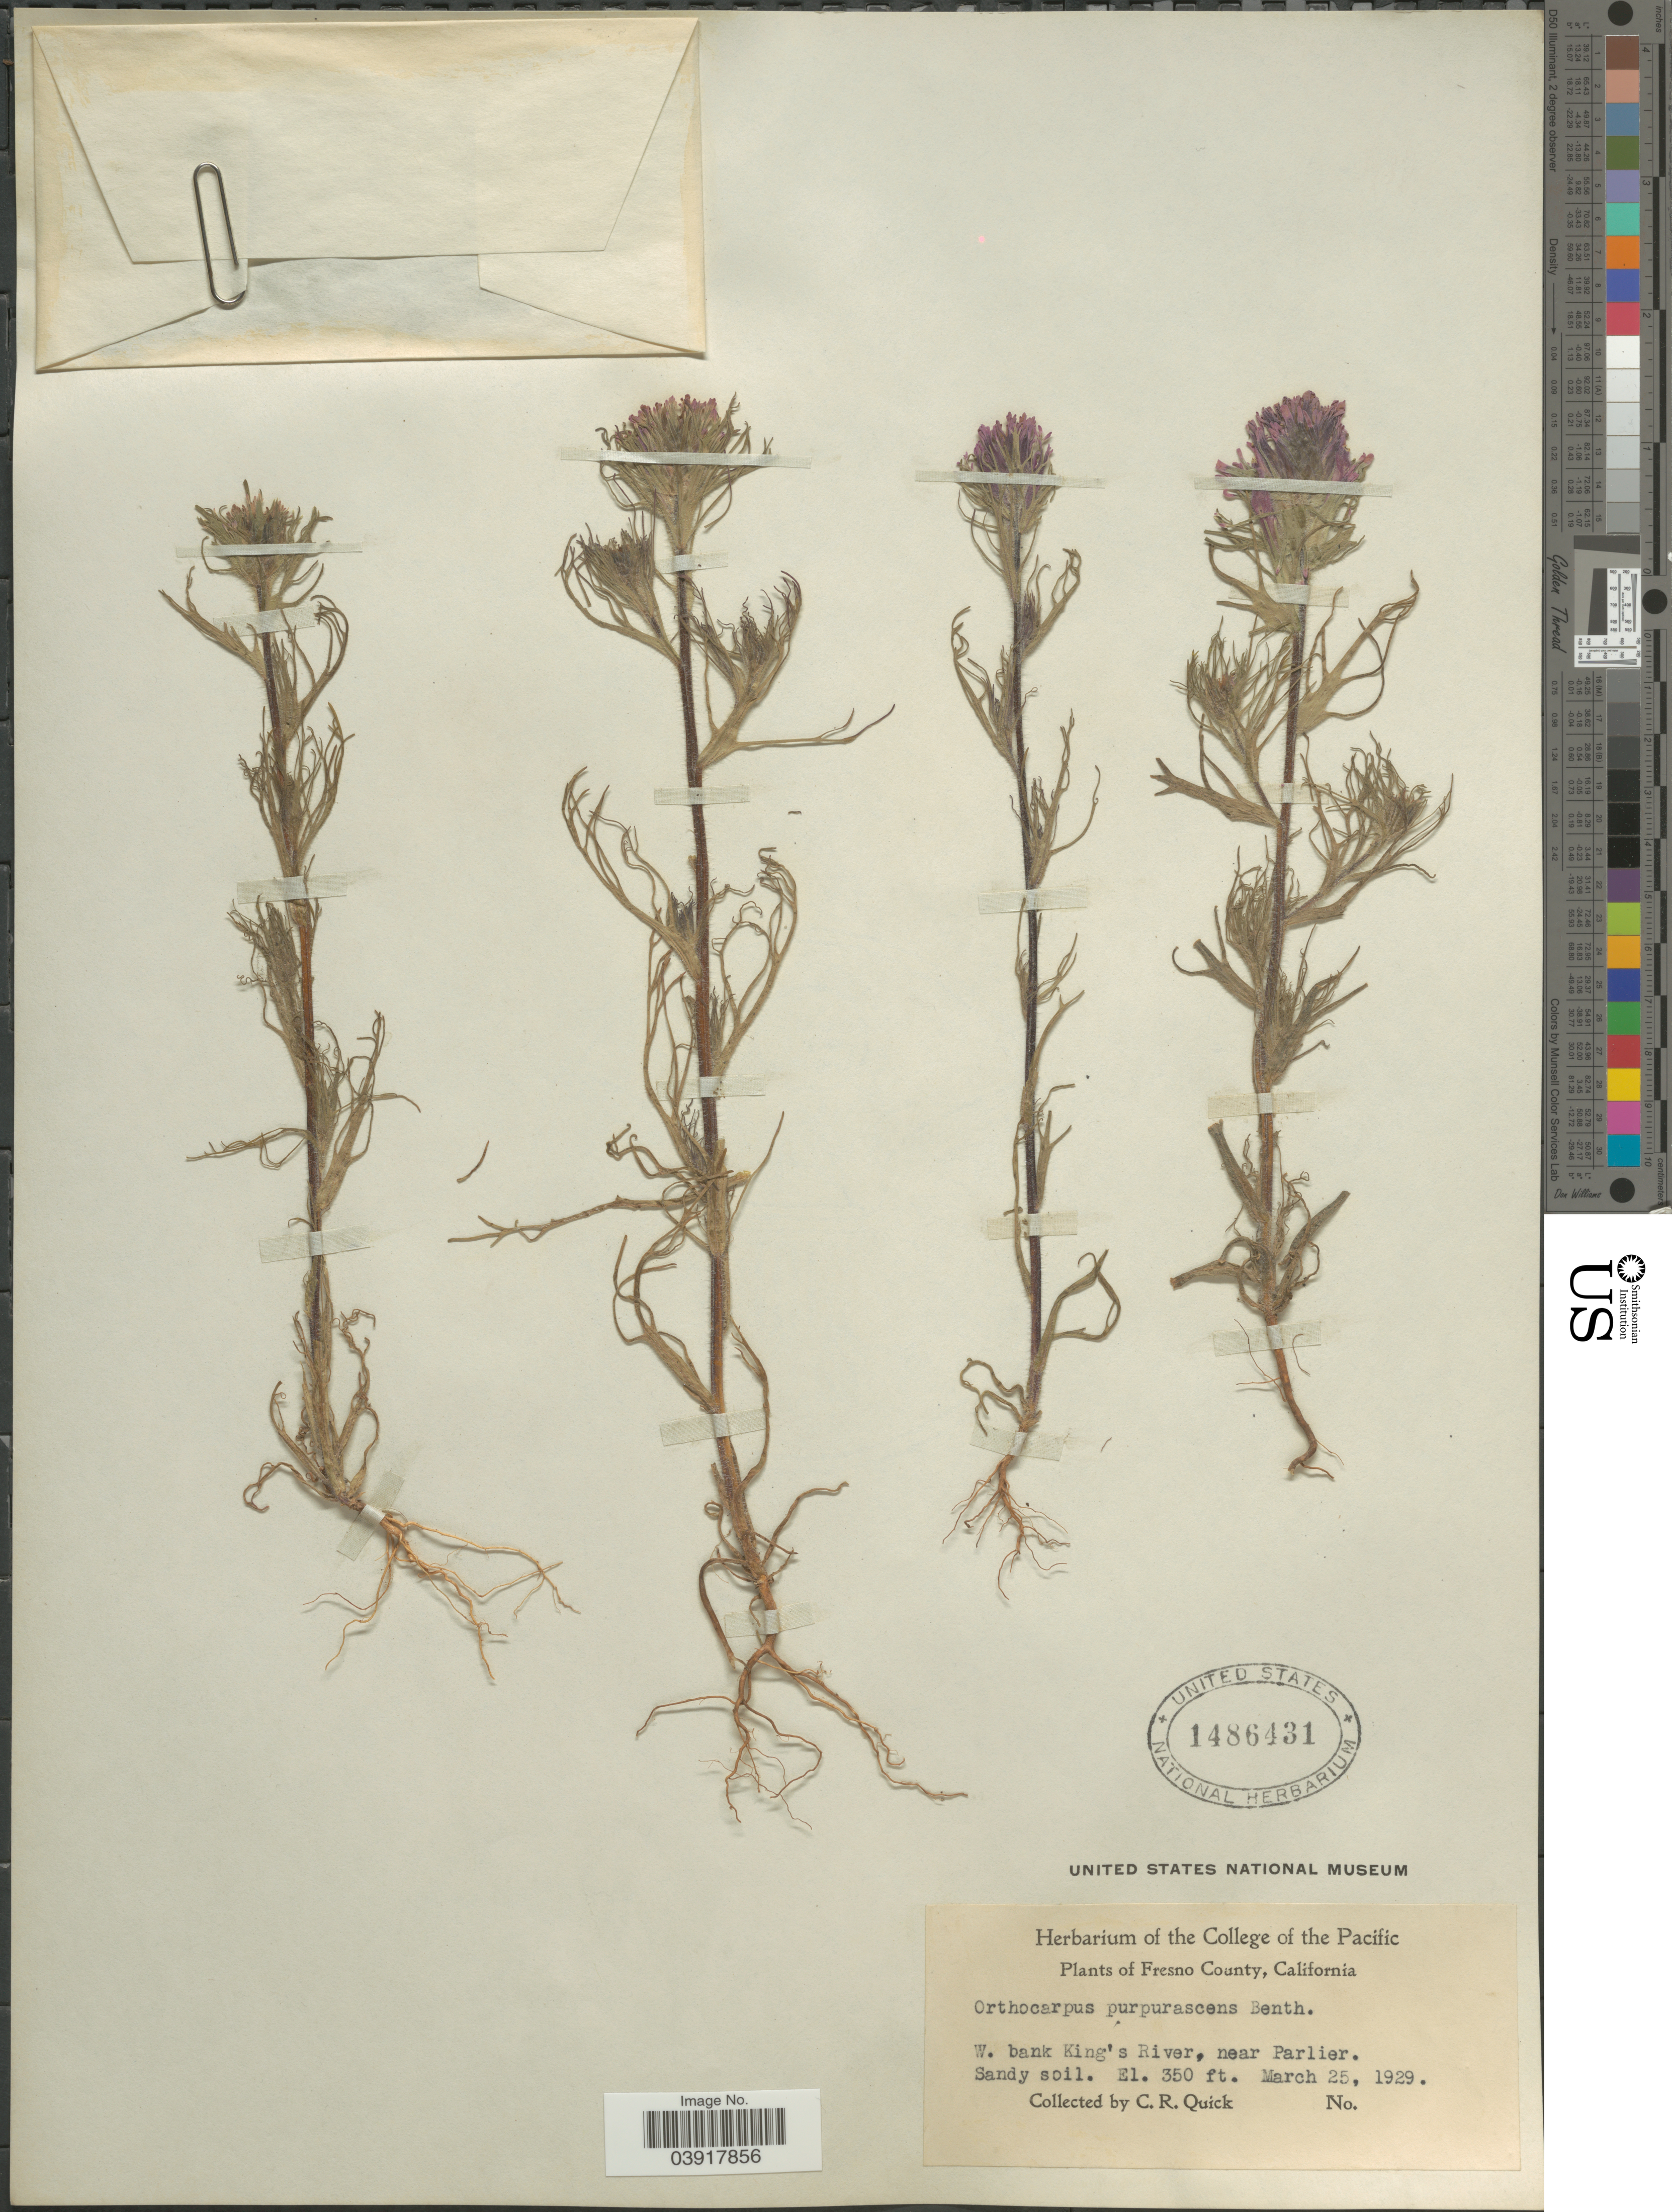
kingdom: Plantae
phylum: Tracheophyta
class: Magnoliopsida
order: Lamiales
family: Orobanchaceae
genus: Orthocarpus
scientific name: Orthocarpus purpurascens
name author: Benth.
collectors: C. Quick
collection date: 1929-03-25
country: United States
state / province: California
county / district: Fresno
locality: Fresno County. W. bank King's River, near Parlier.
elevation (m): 107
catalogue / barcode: US 1486431